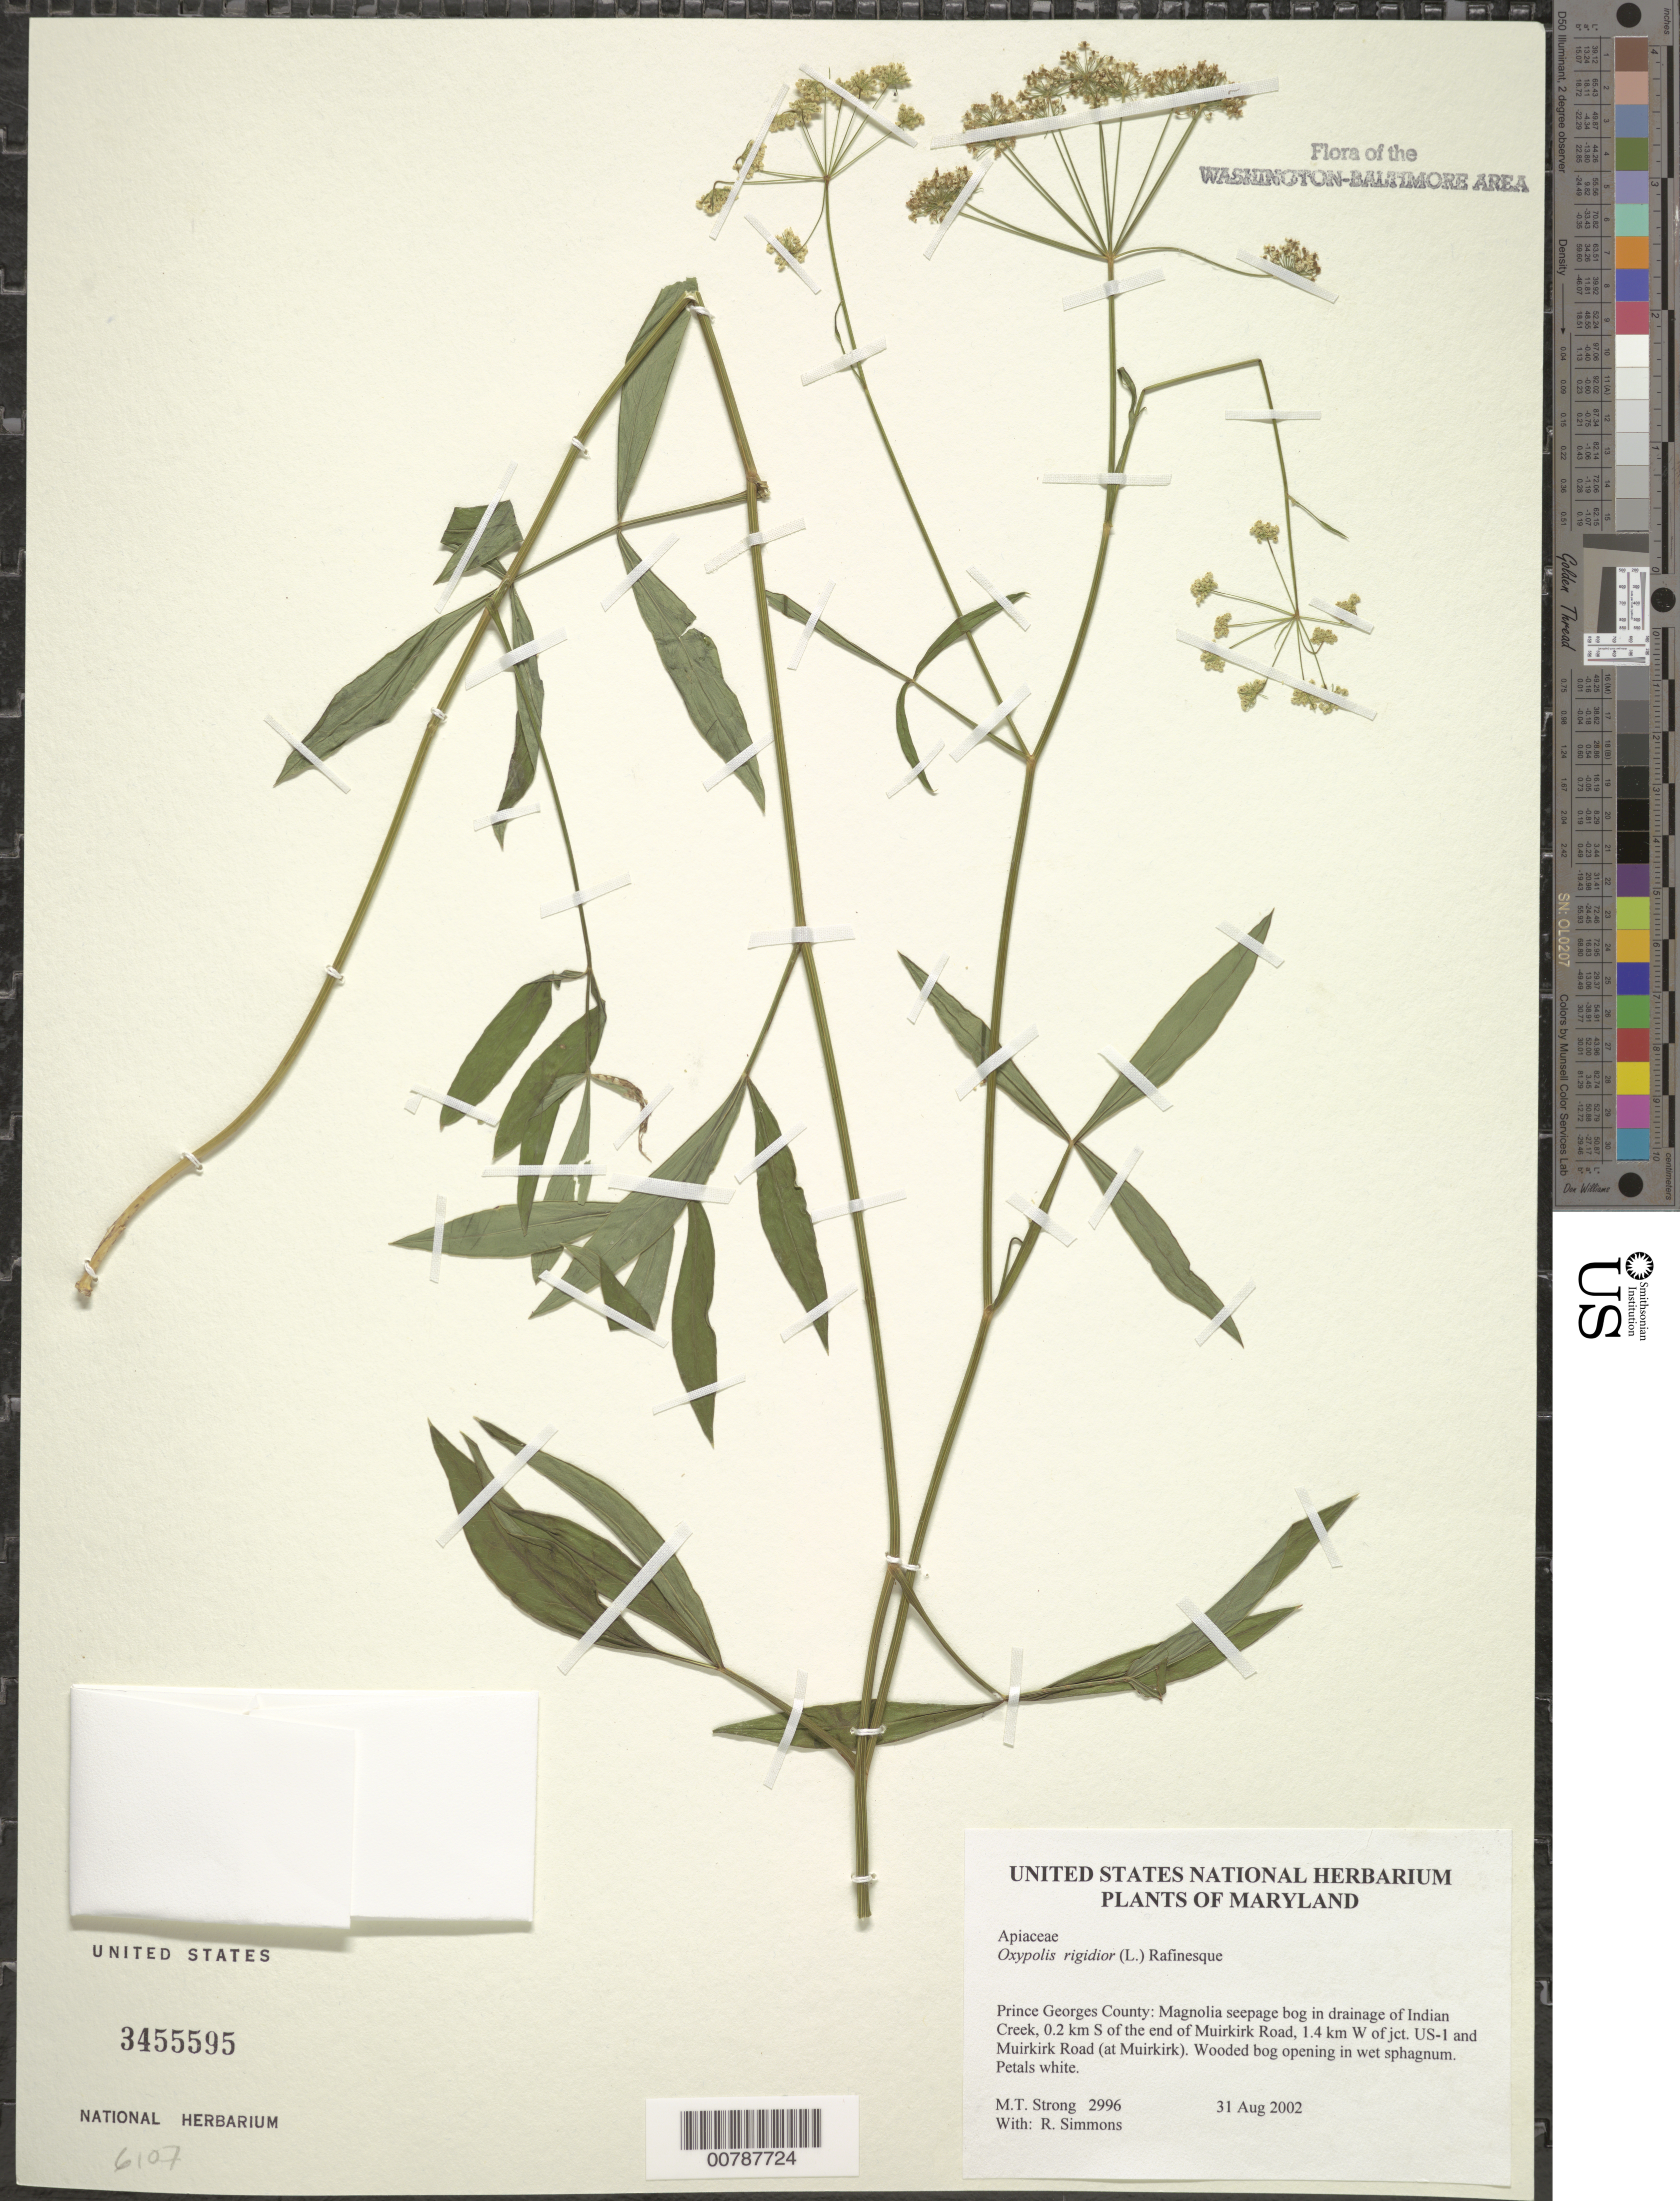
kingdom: Plantae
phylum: Tracheophyta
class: Magnoliopsida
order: Apiales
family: Apiaceae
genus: Oxypolis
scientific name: Oxypolis rigidior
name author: (L.) Raf.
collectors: M. T. Strong & R. Simmons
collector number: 2996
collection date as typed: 31 Aug 2002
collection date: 2002-08-31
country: United States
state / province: Maryland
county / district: Prince George's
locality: Magnolia seepage bog in drainage of Indian Creek, 0.2 km S of the end of Muirkirk Road, 1.4 km W of jct. US-1 and Muirkirk Road (at Muirkirk).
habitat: Wooded bog opening in wet sphagnum.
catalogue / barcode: US 3455595